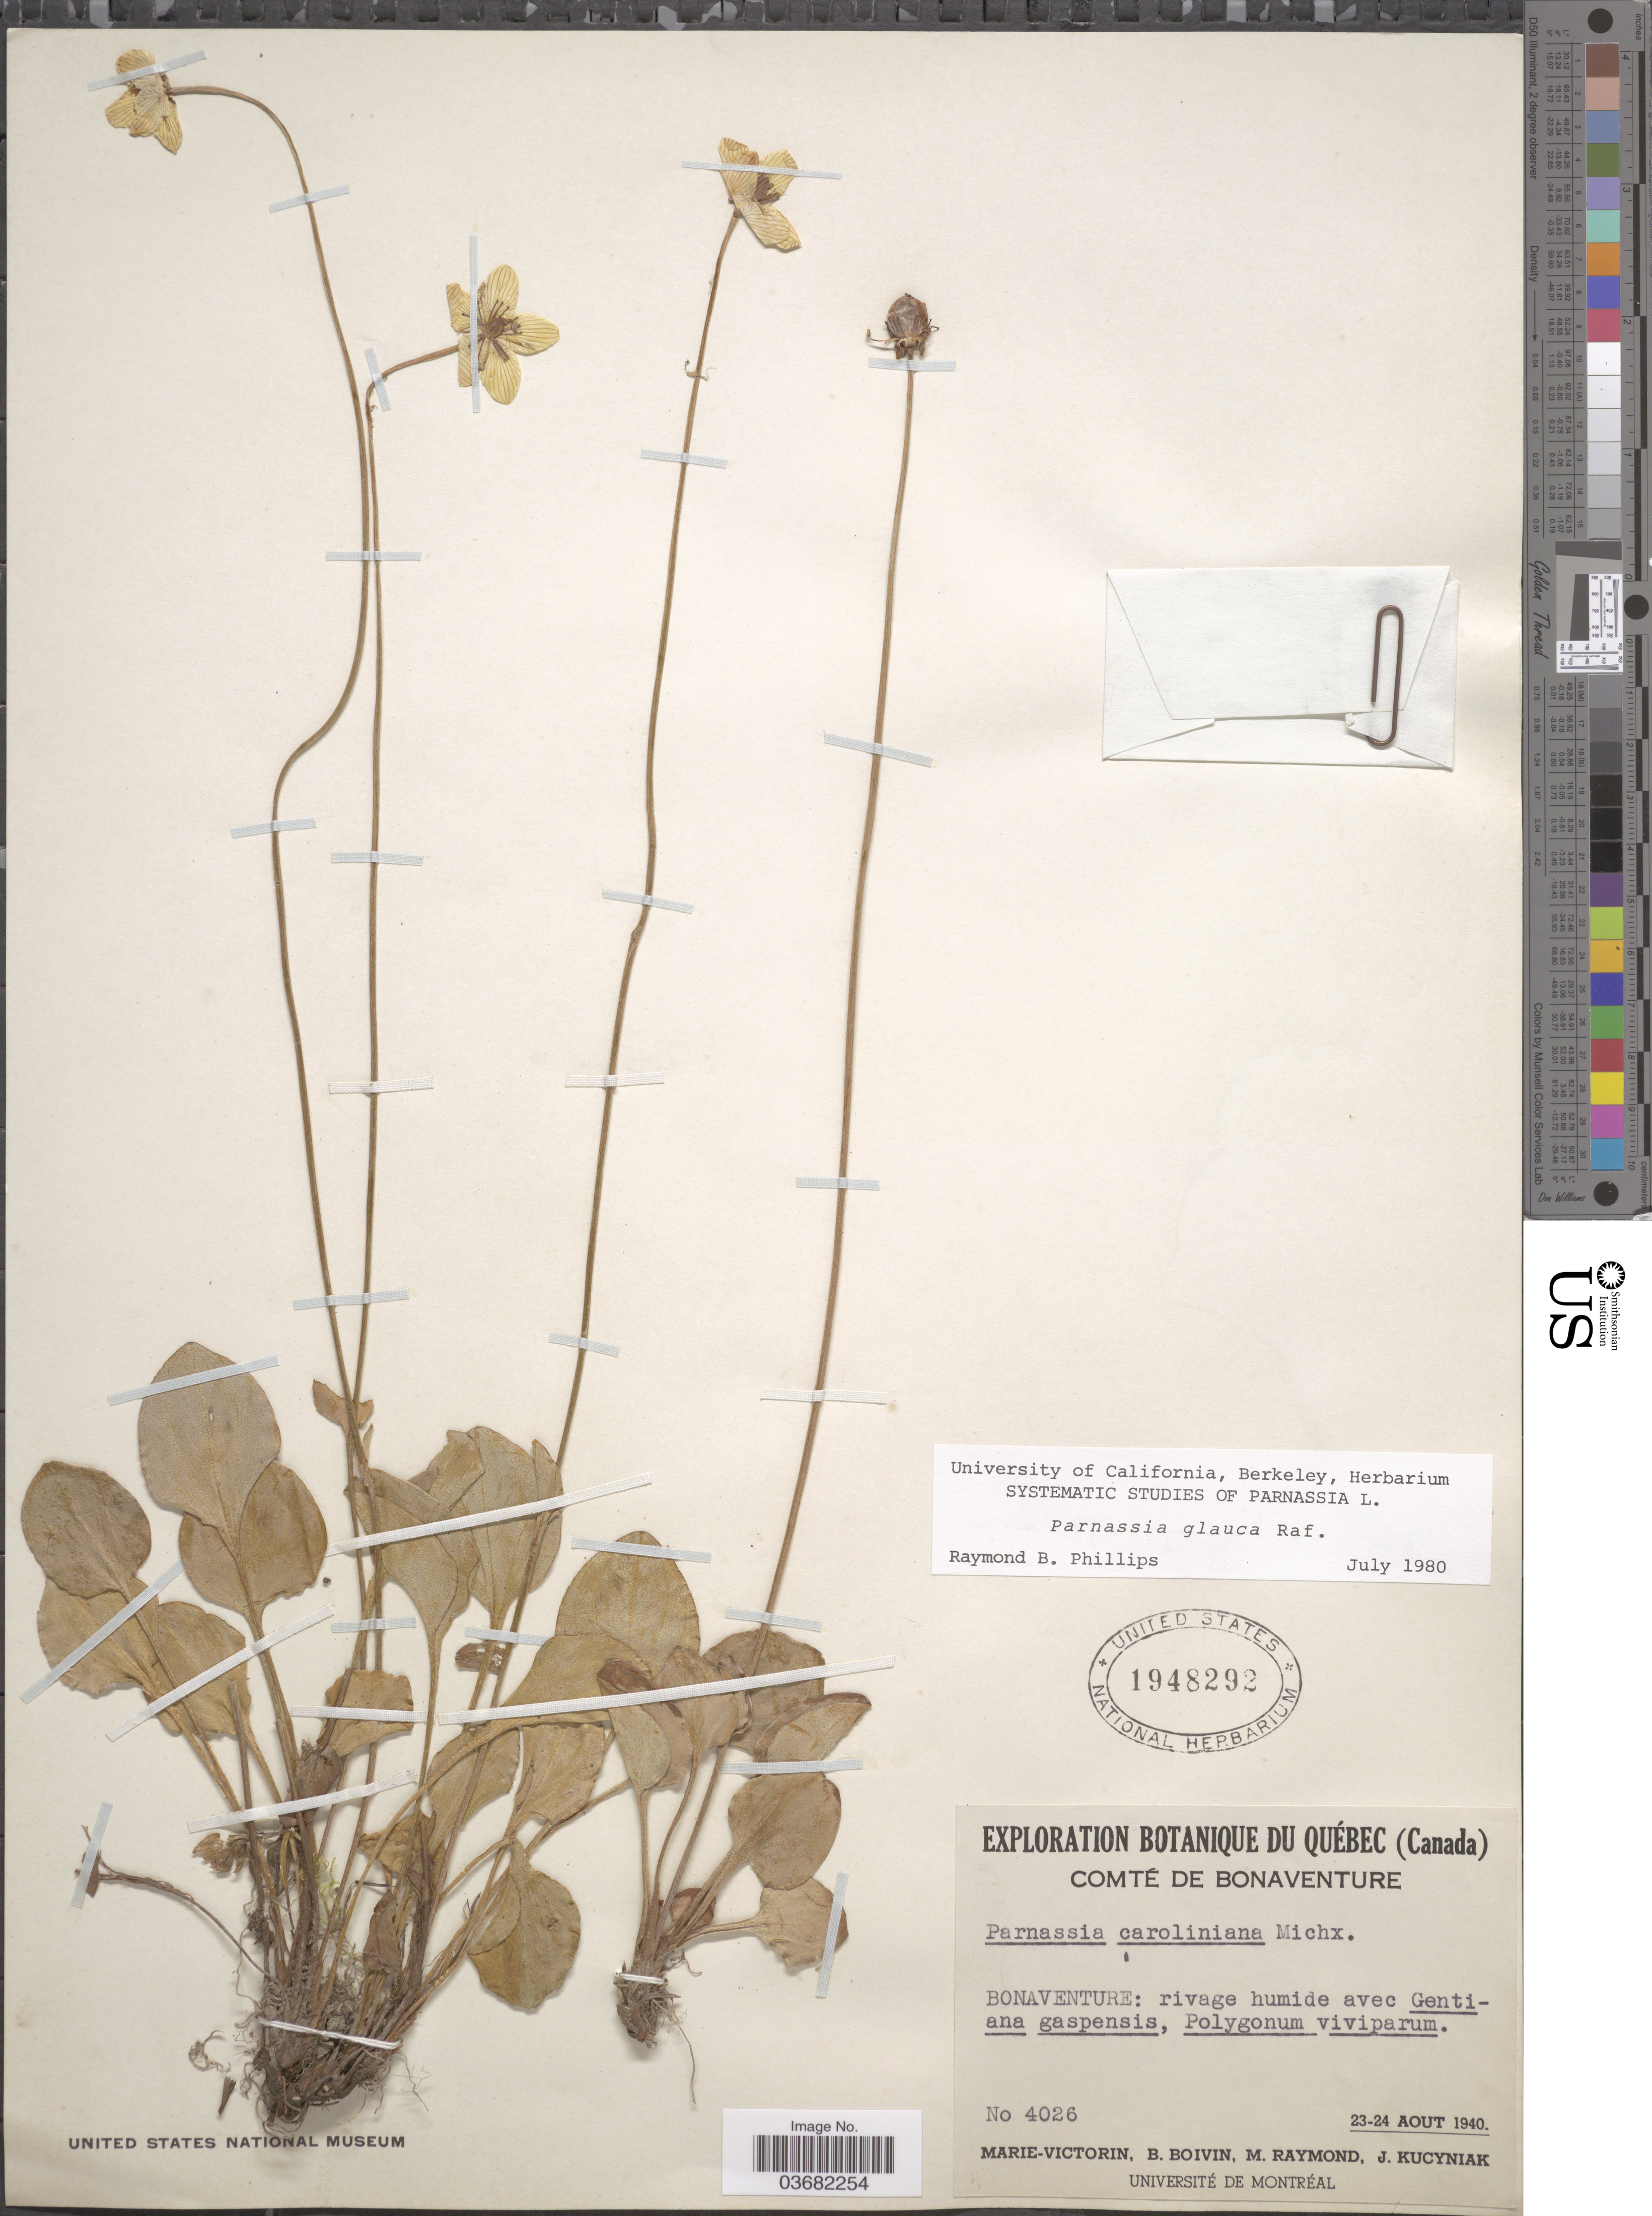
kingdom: Plantae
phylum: Tracheophyta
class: Magnoliopsida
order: Celastrales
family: Parnassiaceae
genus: Parnassia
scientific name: Parnassia glauca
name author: Raf.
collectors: -. Marie-Victorin, J. R. B. Boivin, M. Raymond & J. Kucyniak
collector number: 4026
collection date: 1940-08-23/1940-08-24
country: Canada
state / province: Quebec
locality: Comté de Bonaventure. Bonaventure.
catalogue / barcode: US 1948292